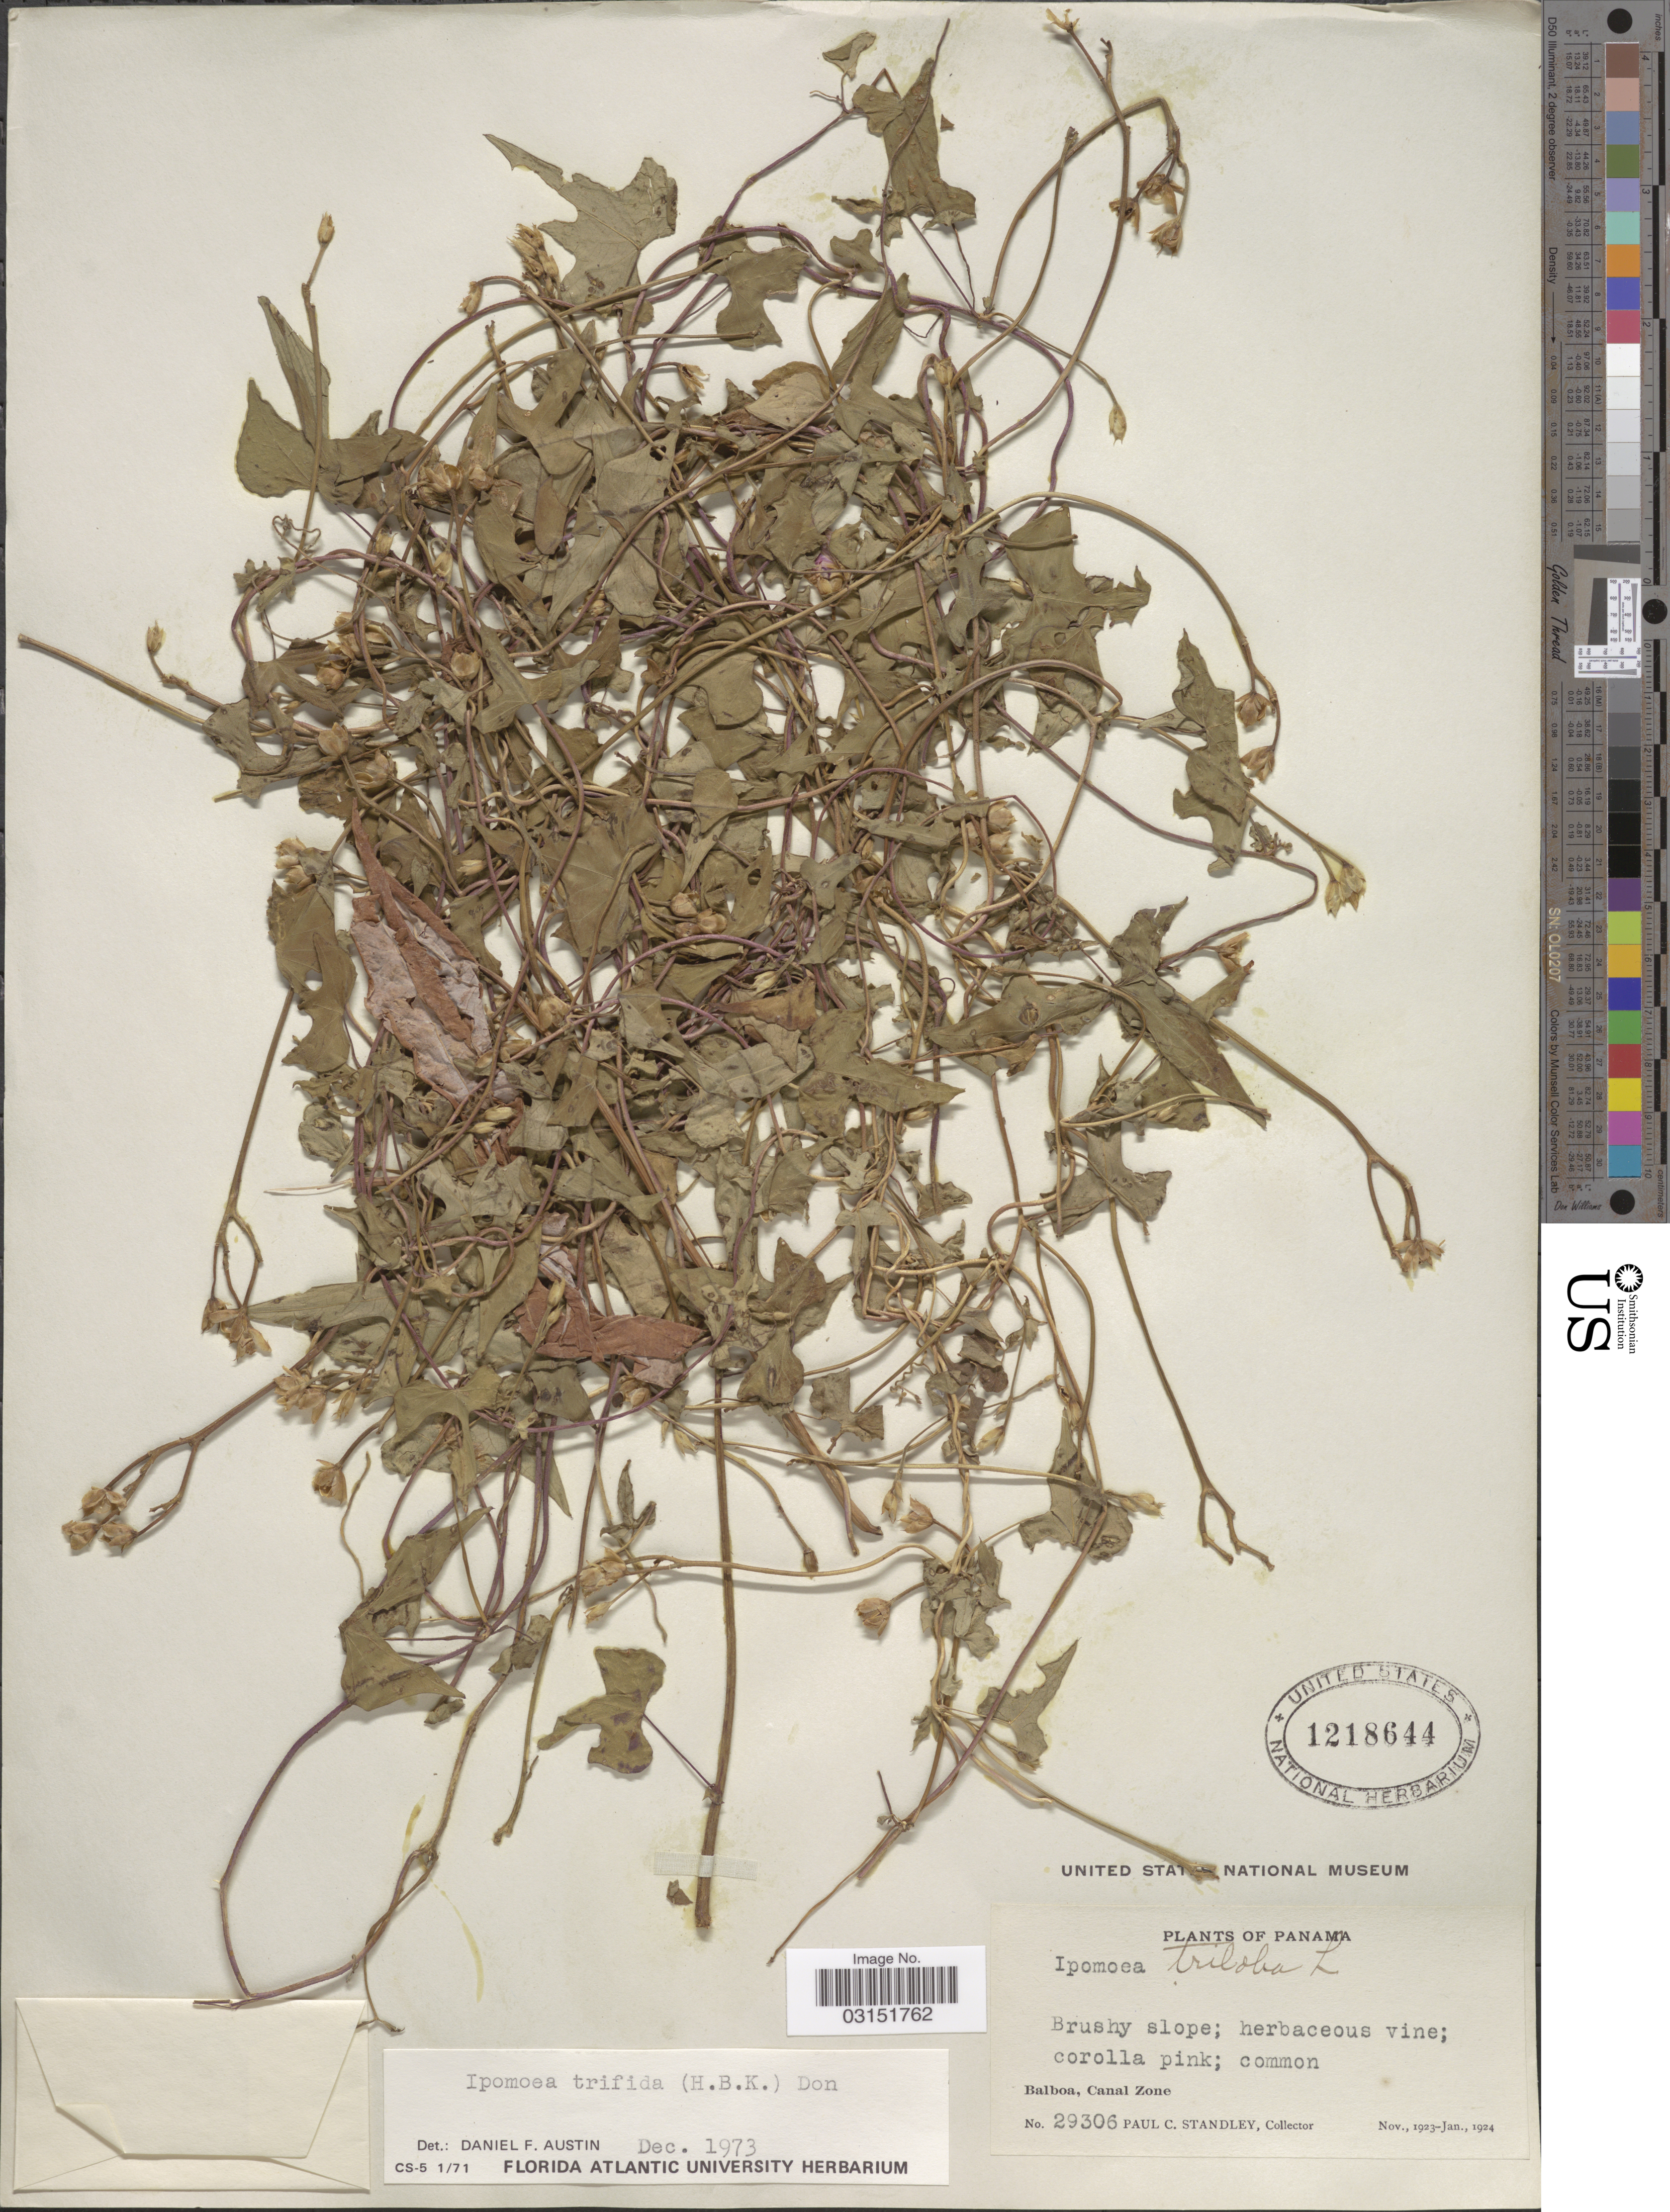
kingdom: Plantae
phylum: Tracheophyta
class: Magnoliopsida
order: Solanales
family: Convolvulaceae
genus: Ipomoea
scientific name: Ipomoea trifida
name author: (Kunth) G. Don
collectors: P. C. Standley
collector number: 29306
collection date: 1923-11/1924-01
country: Panama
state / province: Colón / Panamá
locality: Balboa, Canal Zone.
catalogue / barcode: US 1218644